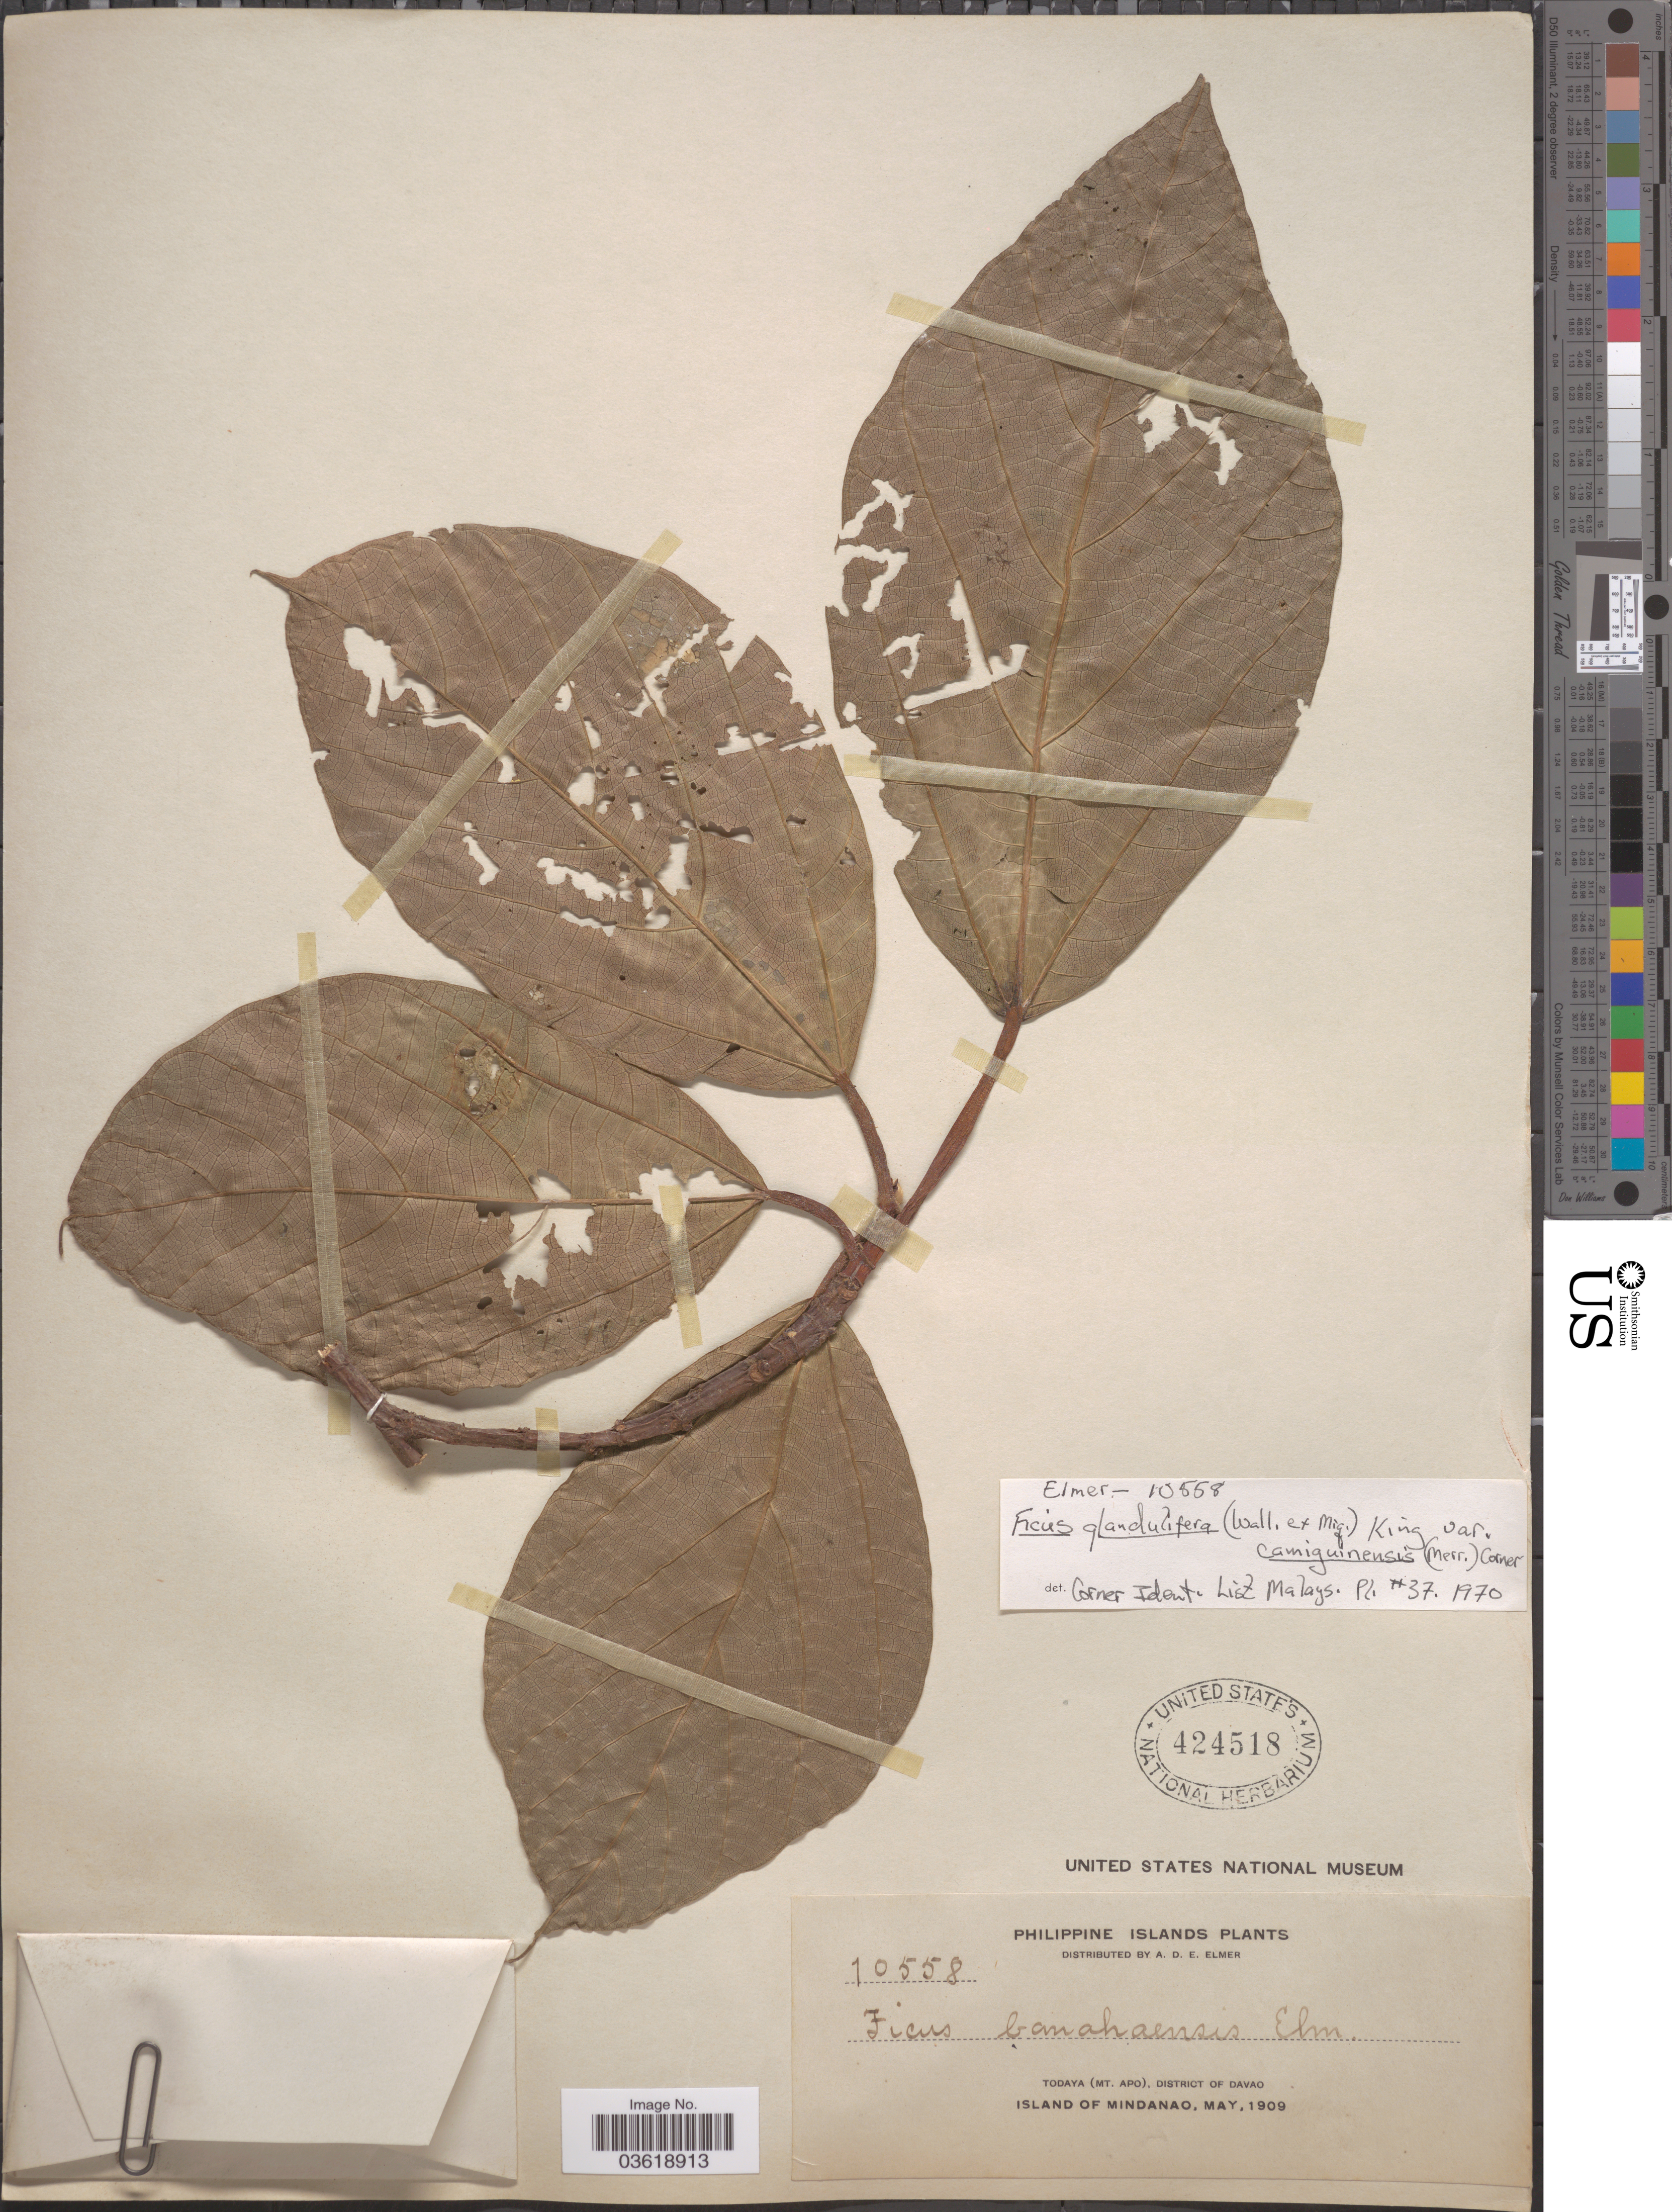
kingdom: Plantae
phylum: Tracheophyta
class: Magnoliopsida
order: Rosales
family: Moraceae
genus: Ficus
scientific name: Ficus glandulifera var. camiguinensis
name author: Corner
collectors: A. D. E. Elmer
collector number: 10558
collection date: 1909-05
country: Philippines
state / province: Davao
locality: Todaya (Mt. Apo), District of Davao. Island of Mindanao.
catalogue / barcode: US 424518